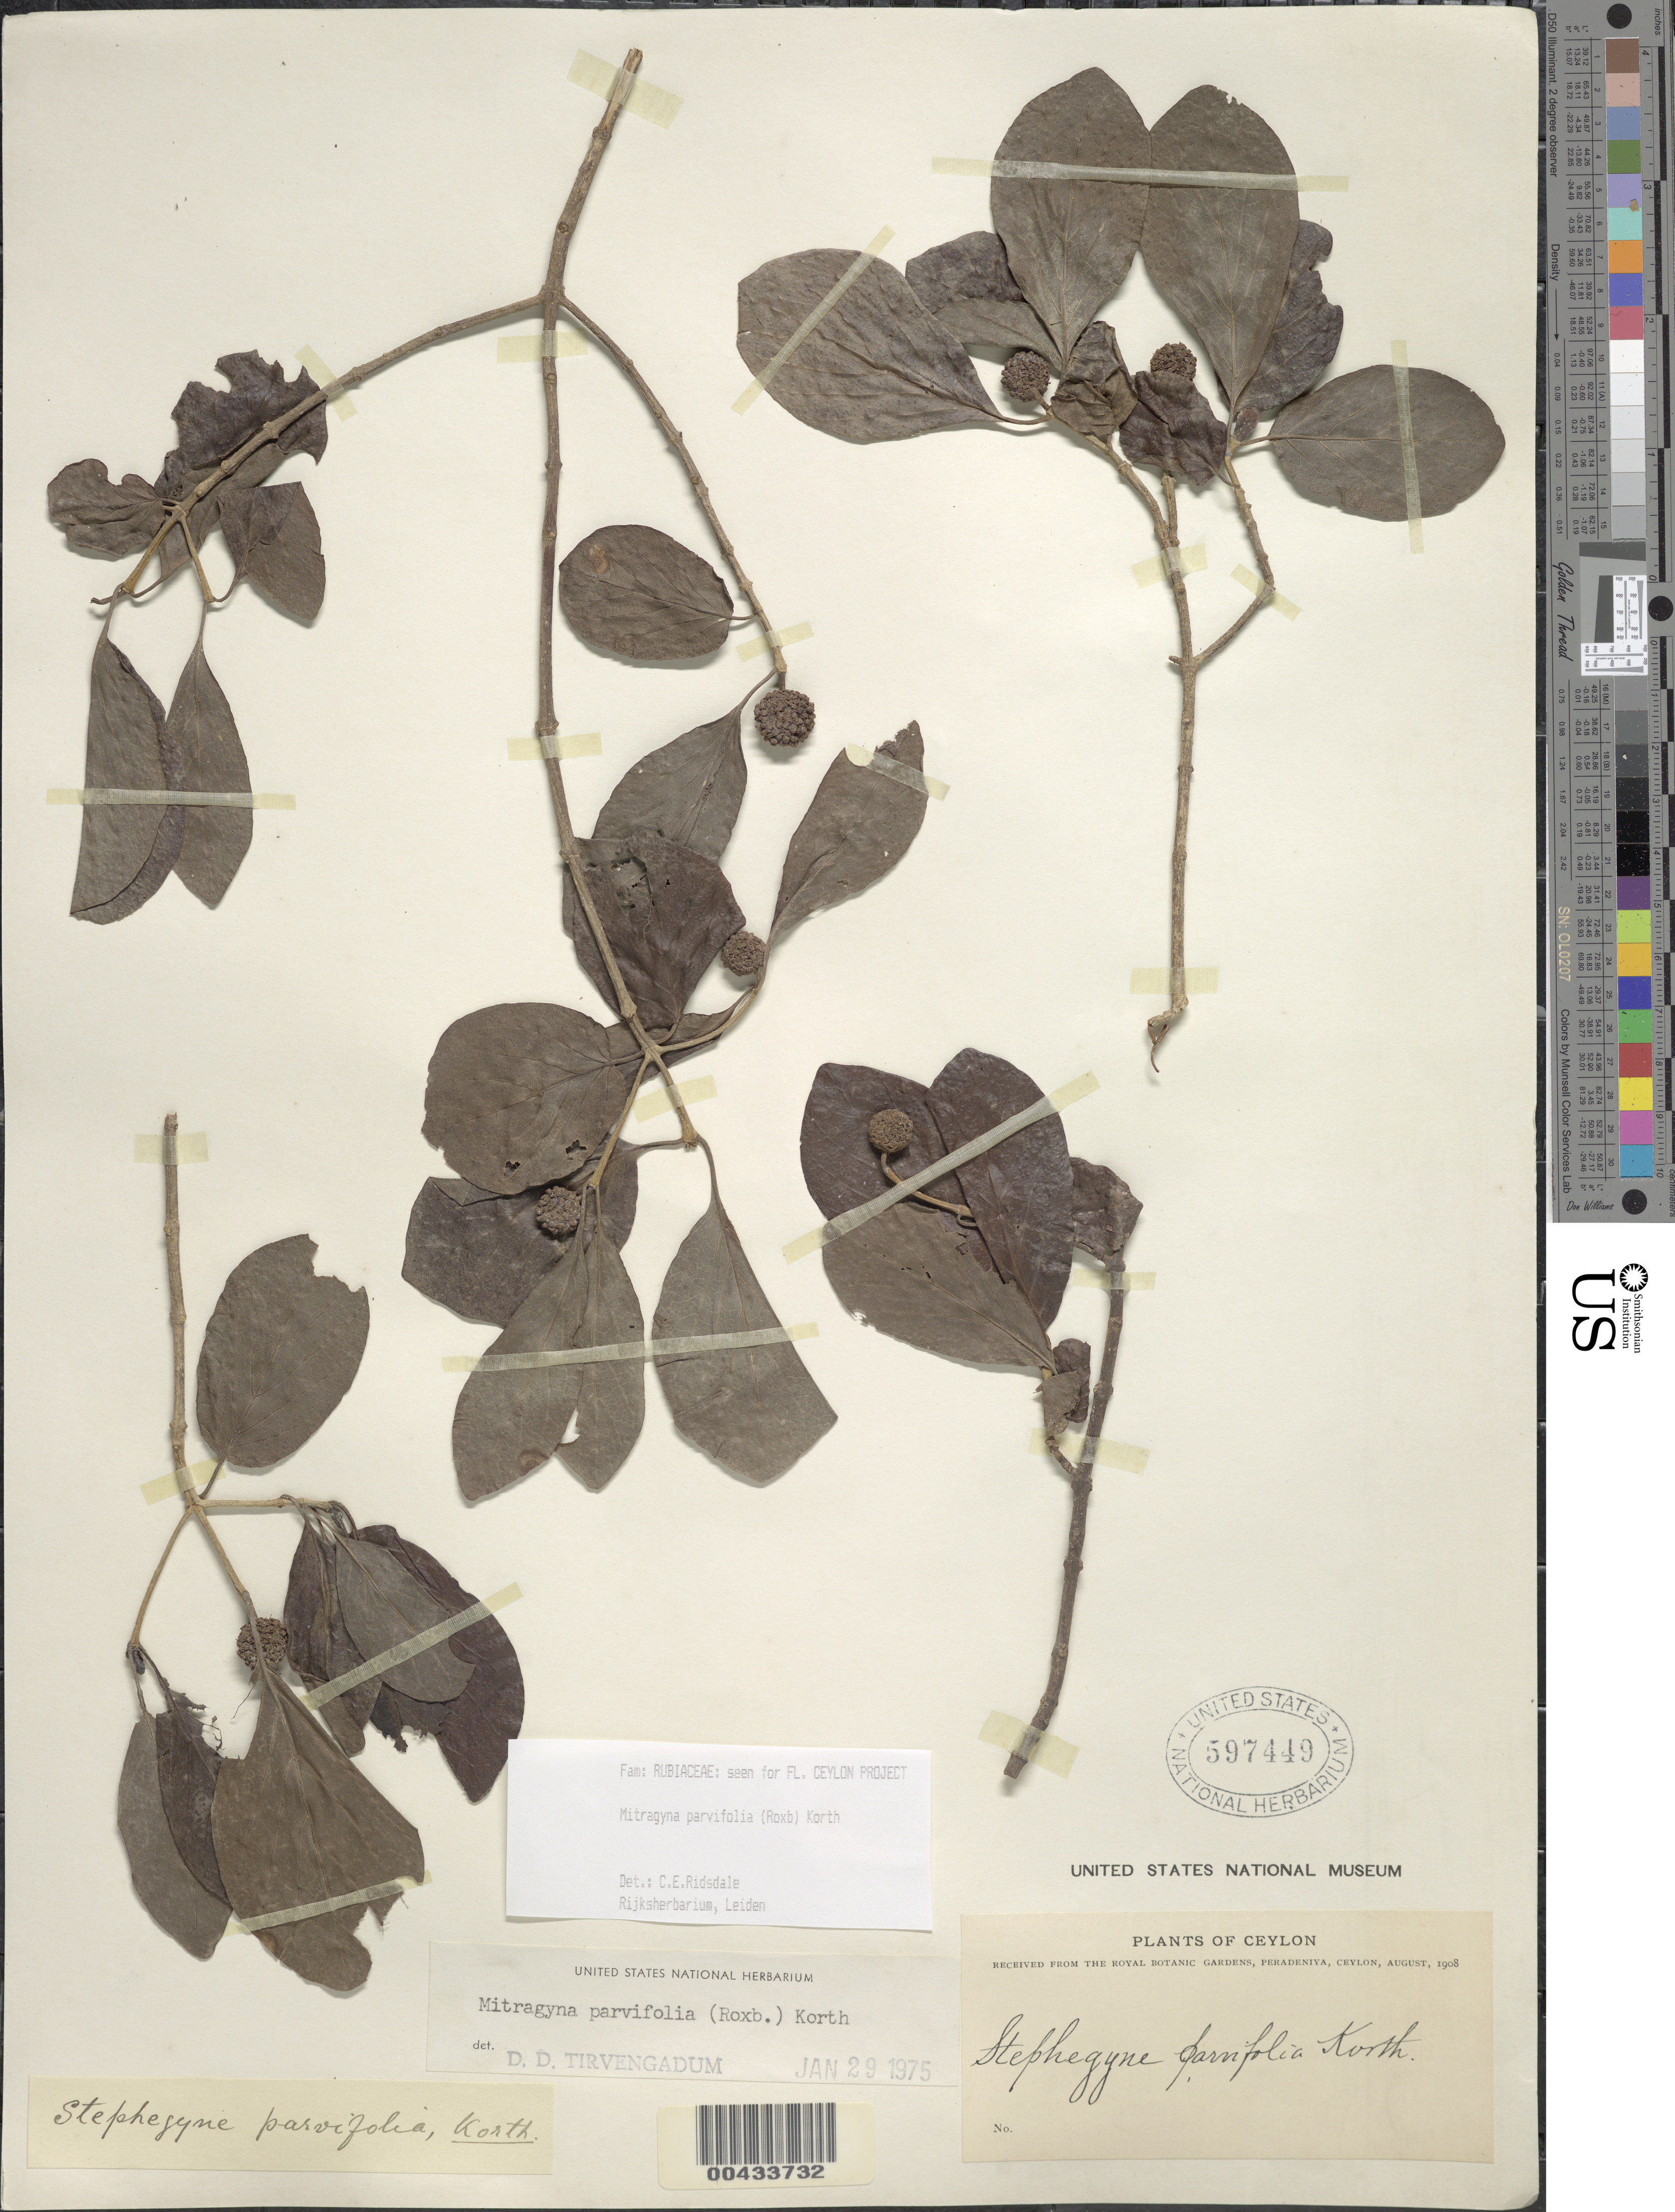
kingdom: Plantae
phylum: Tracheophyta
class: Magnoliopsida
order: Gentianales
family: Rubiaceae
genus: Mitragyna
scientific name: Mitragyna parvifolia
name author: (Roxb.) Korth.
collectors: C. Royal Botanical Gardens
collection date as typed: Aug 1908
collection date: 1908-08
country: Sri Lanka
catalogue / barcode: US 597449